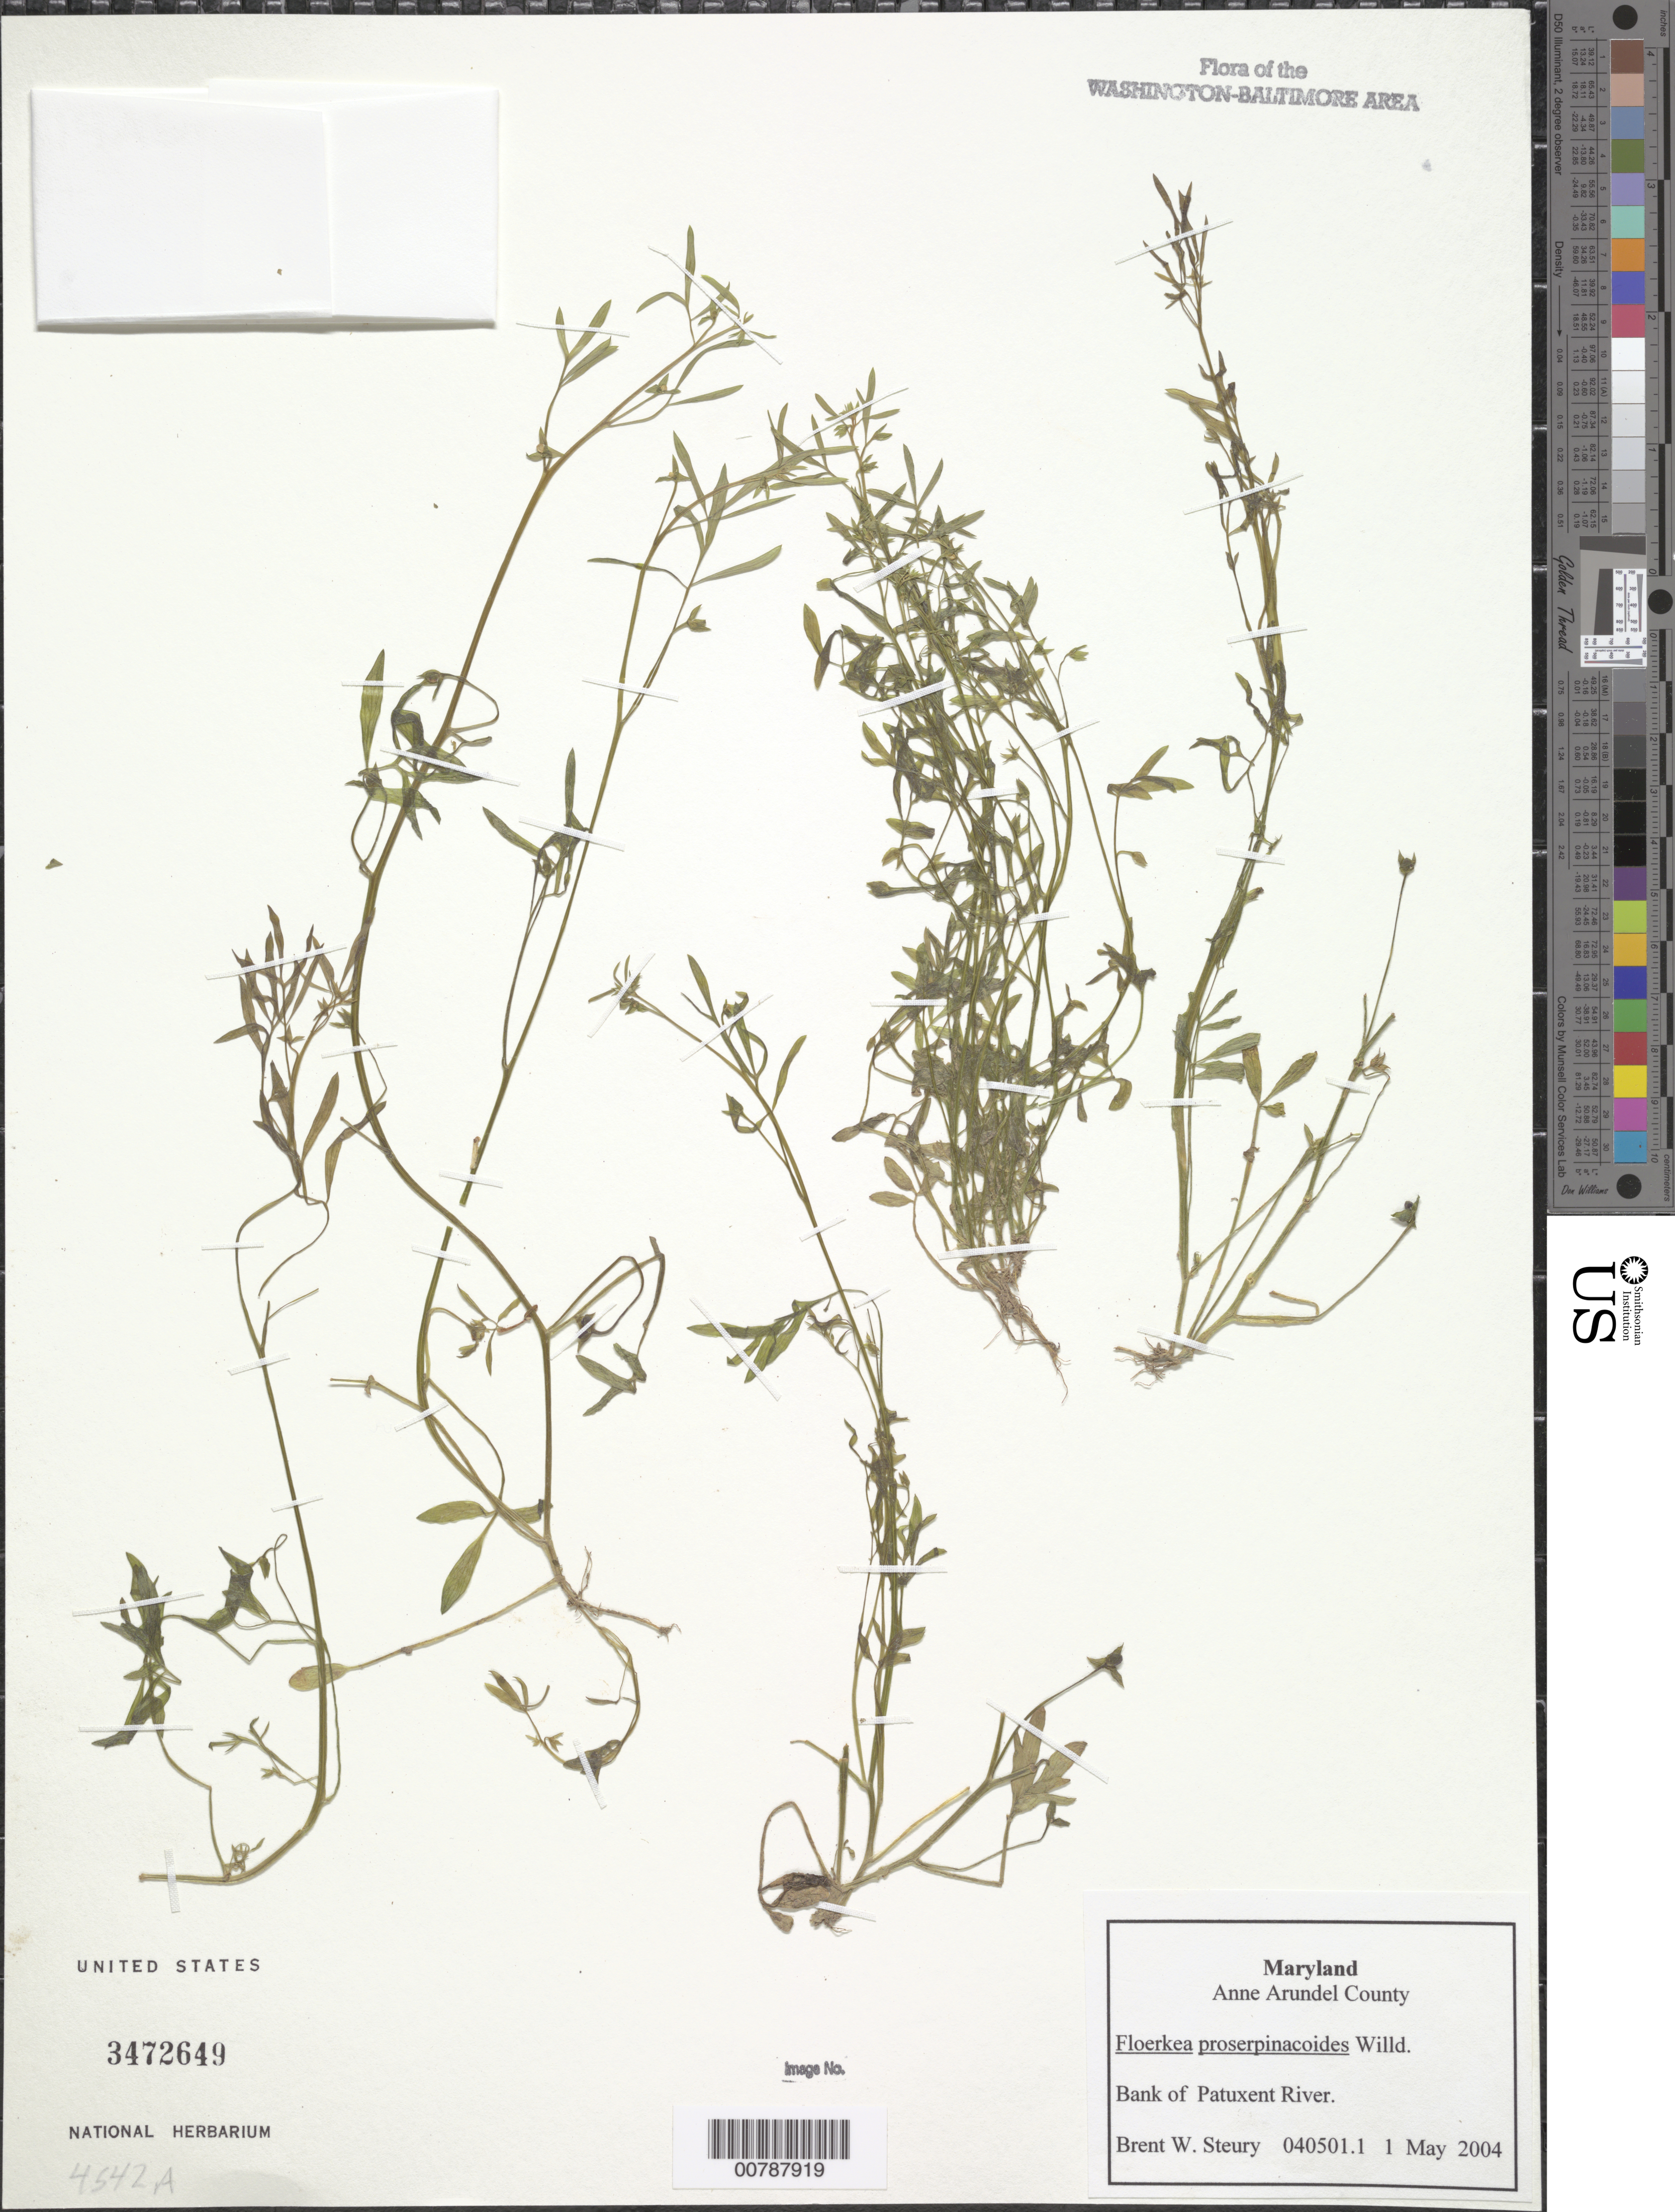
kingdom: Plantae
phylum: Tracheophyta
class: Magnoliopsida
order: Brassicales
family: Limnanthaceae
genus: Floerkea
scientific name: Floerkea proserpinacoides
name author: Willd.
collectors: B. Steury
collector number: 040501.1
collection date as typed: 1 May 2004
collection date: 2004-05-01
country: United States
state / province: Maryland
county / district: Anne Arundel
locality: Bank of Patuxent River.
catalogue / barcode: US 3472649